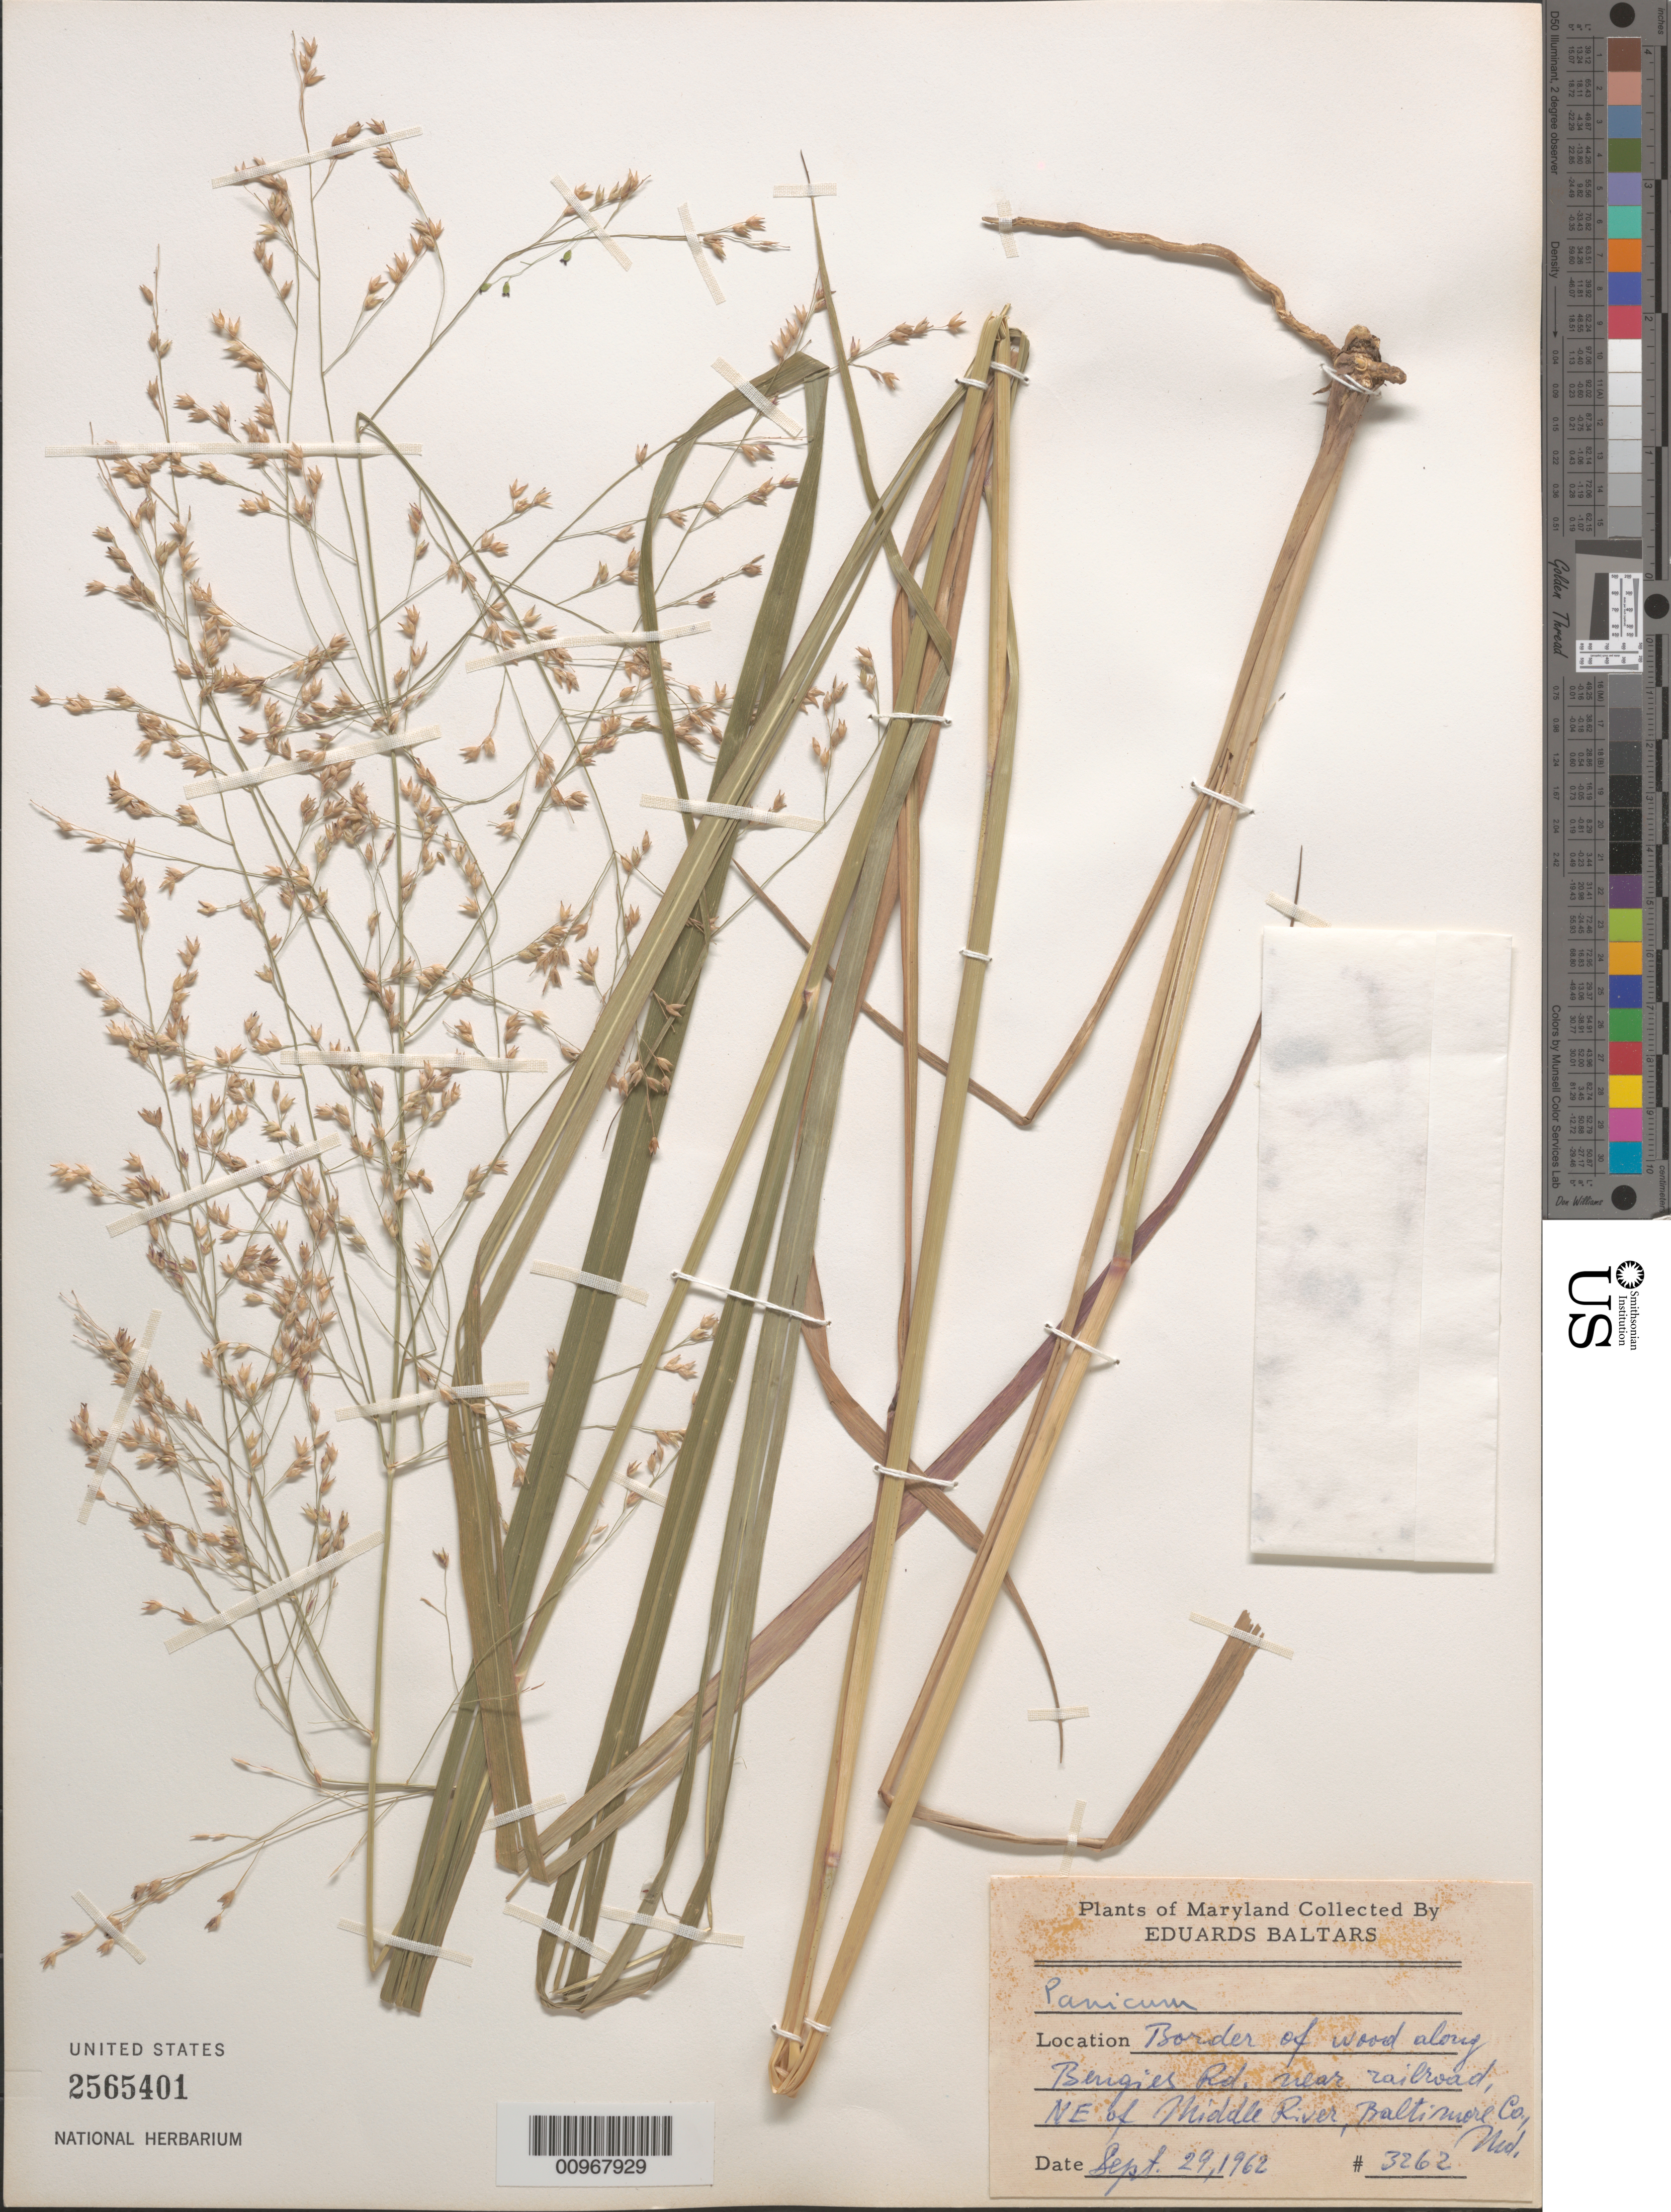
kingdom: Plantae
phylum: Tracheophyta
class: Liliopsida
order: Poales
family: Poaceae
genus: Panicum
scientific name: Panicum sp.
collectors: E. Baltars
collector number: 3262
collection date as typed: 29 Sep 1962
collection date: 1962-09-29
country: United States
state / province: Maryland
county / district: Baltimore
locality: Bengies Rd. near railroad, NE of Middle River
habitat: border of wood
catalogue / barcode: US 2565401